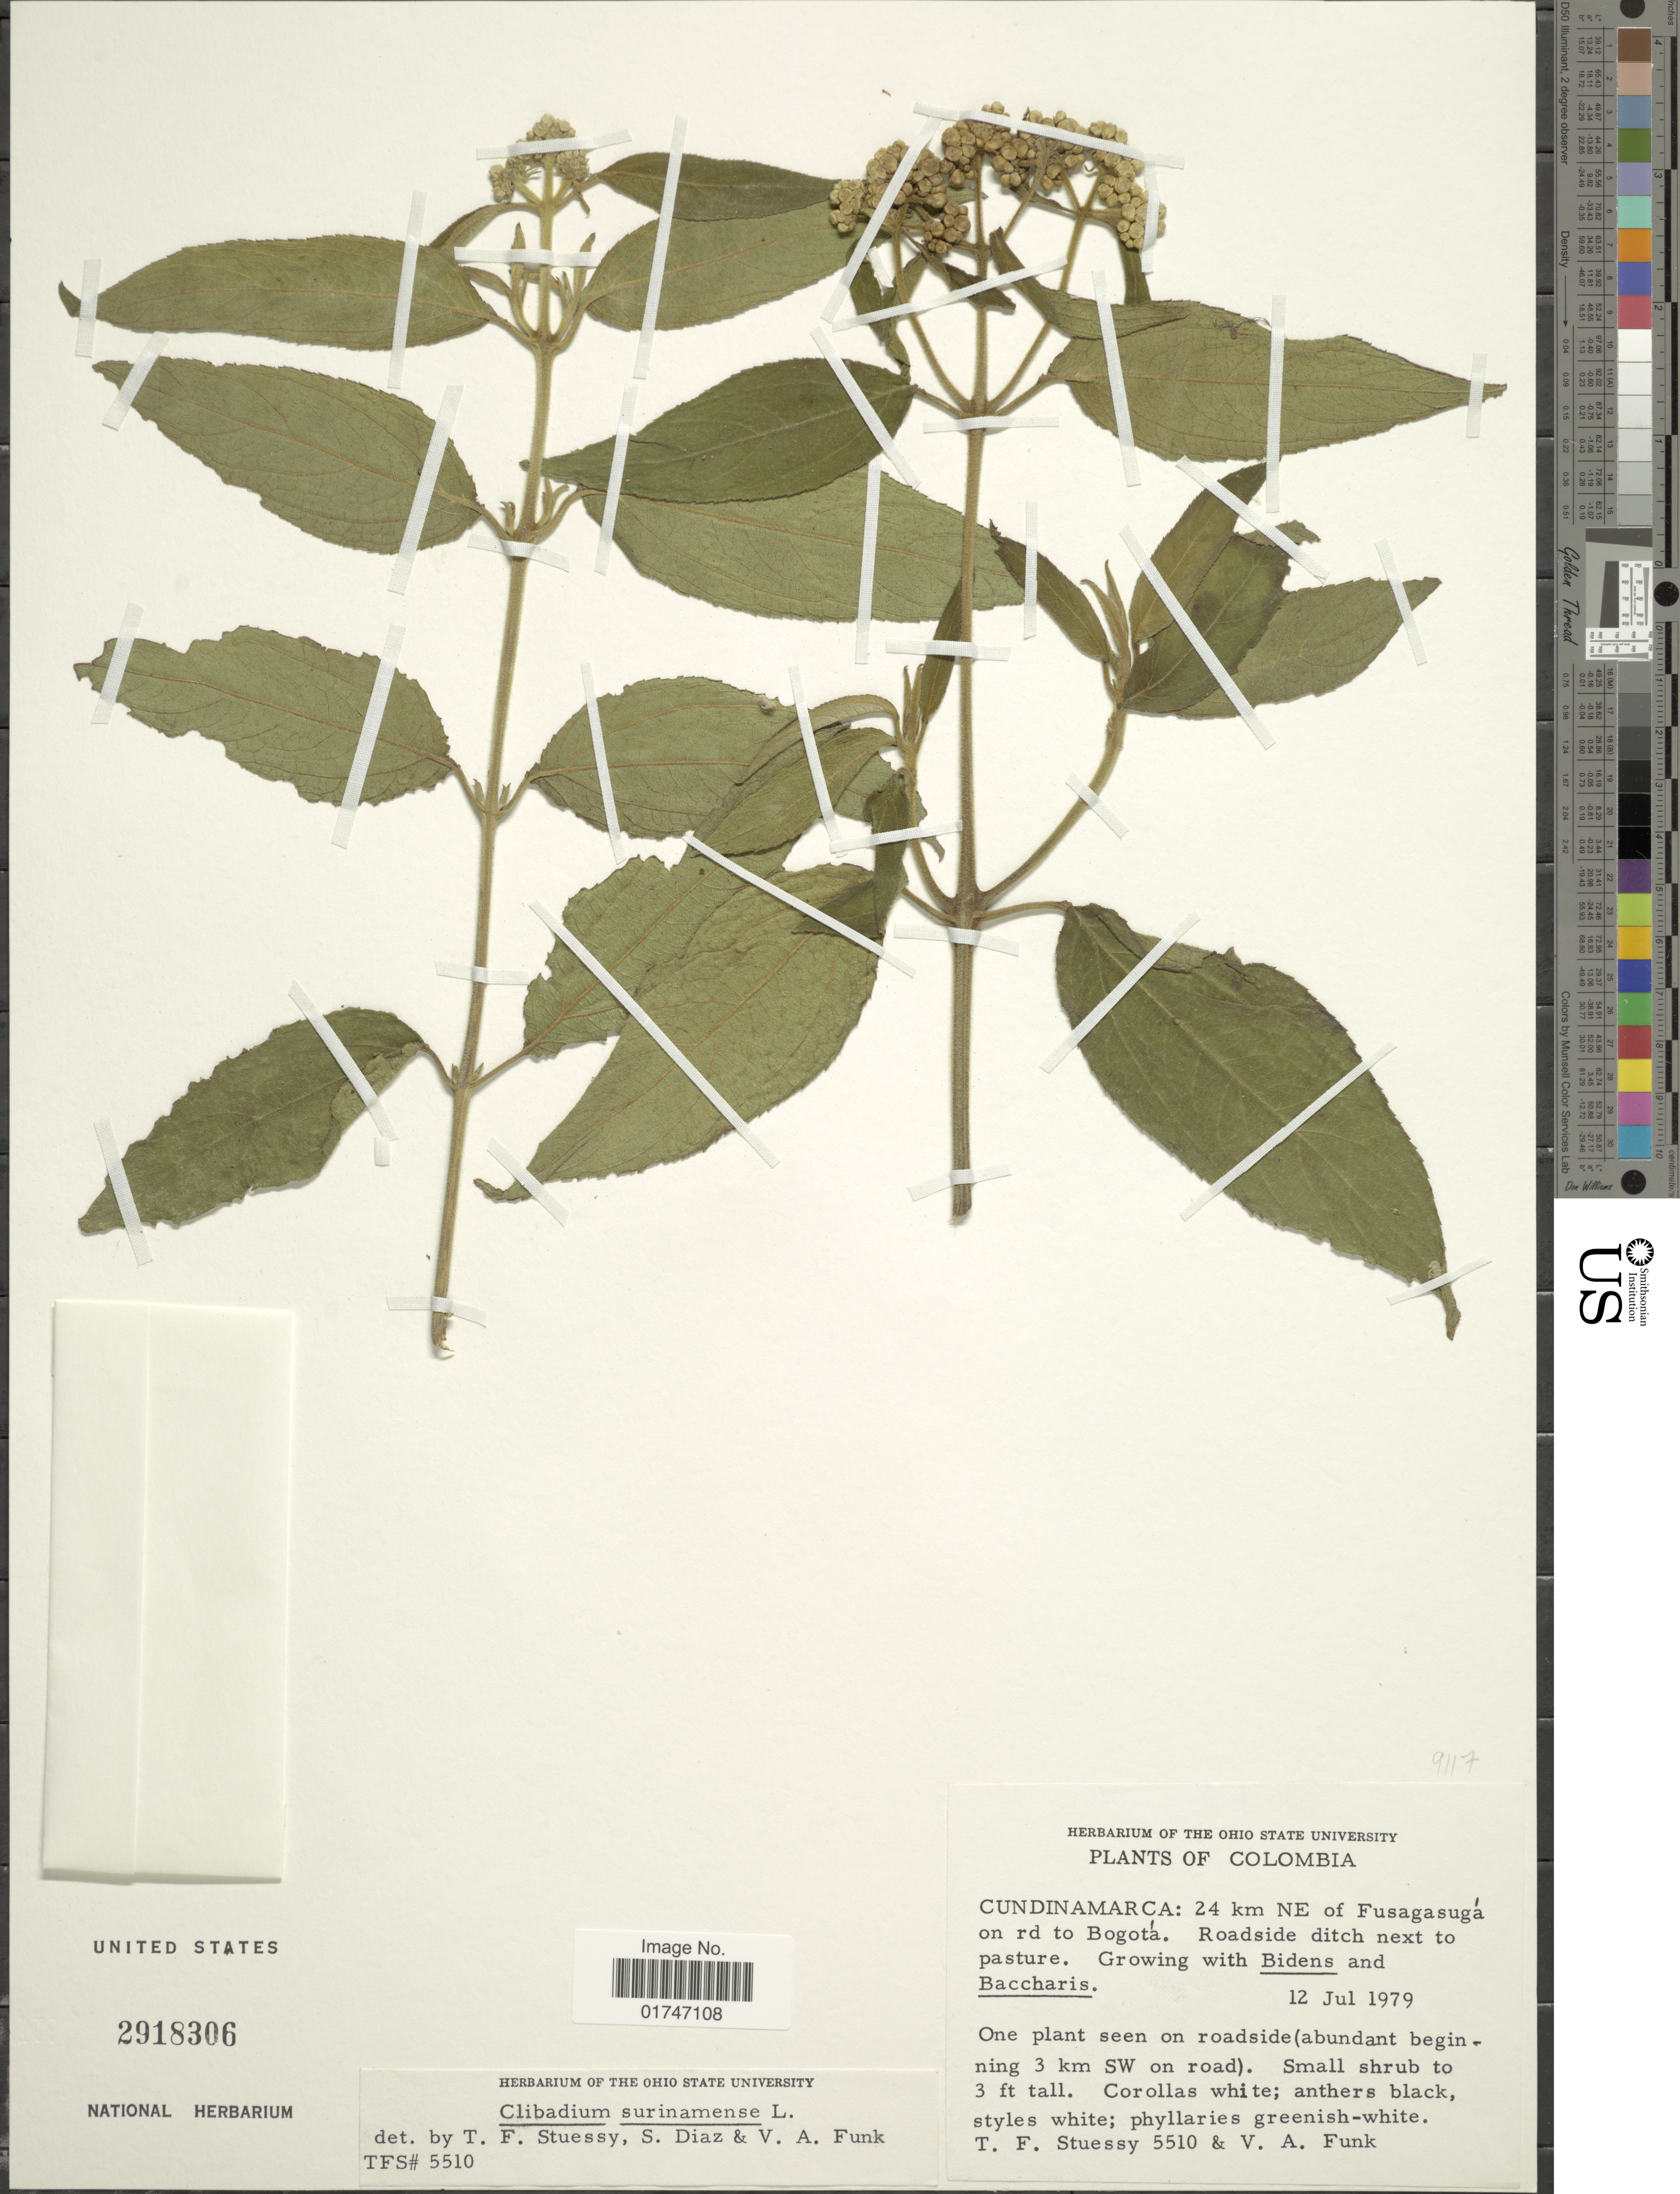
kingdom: Plantae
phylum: Tracheophyta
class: Magnoliopsida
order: Asterales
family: Asteraceae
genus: Clibadium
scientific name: Clibadium surinamense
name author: L.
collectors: T. Stuessy & V. Funk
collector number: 5510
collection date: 1979-07-12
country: Colombia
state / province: Cundinamarca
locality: Cundinamarca: 24 km NE of Fusagasugá on rd to Bogotá. Roadside ditch next to pasture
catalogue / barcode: US 2918306